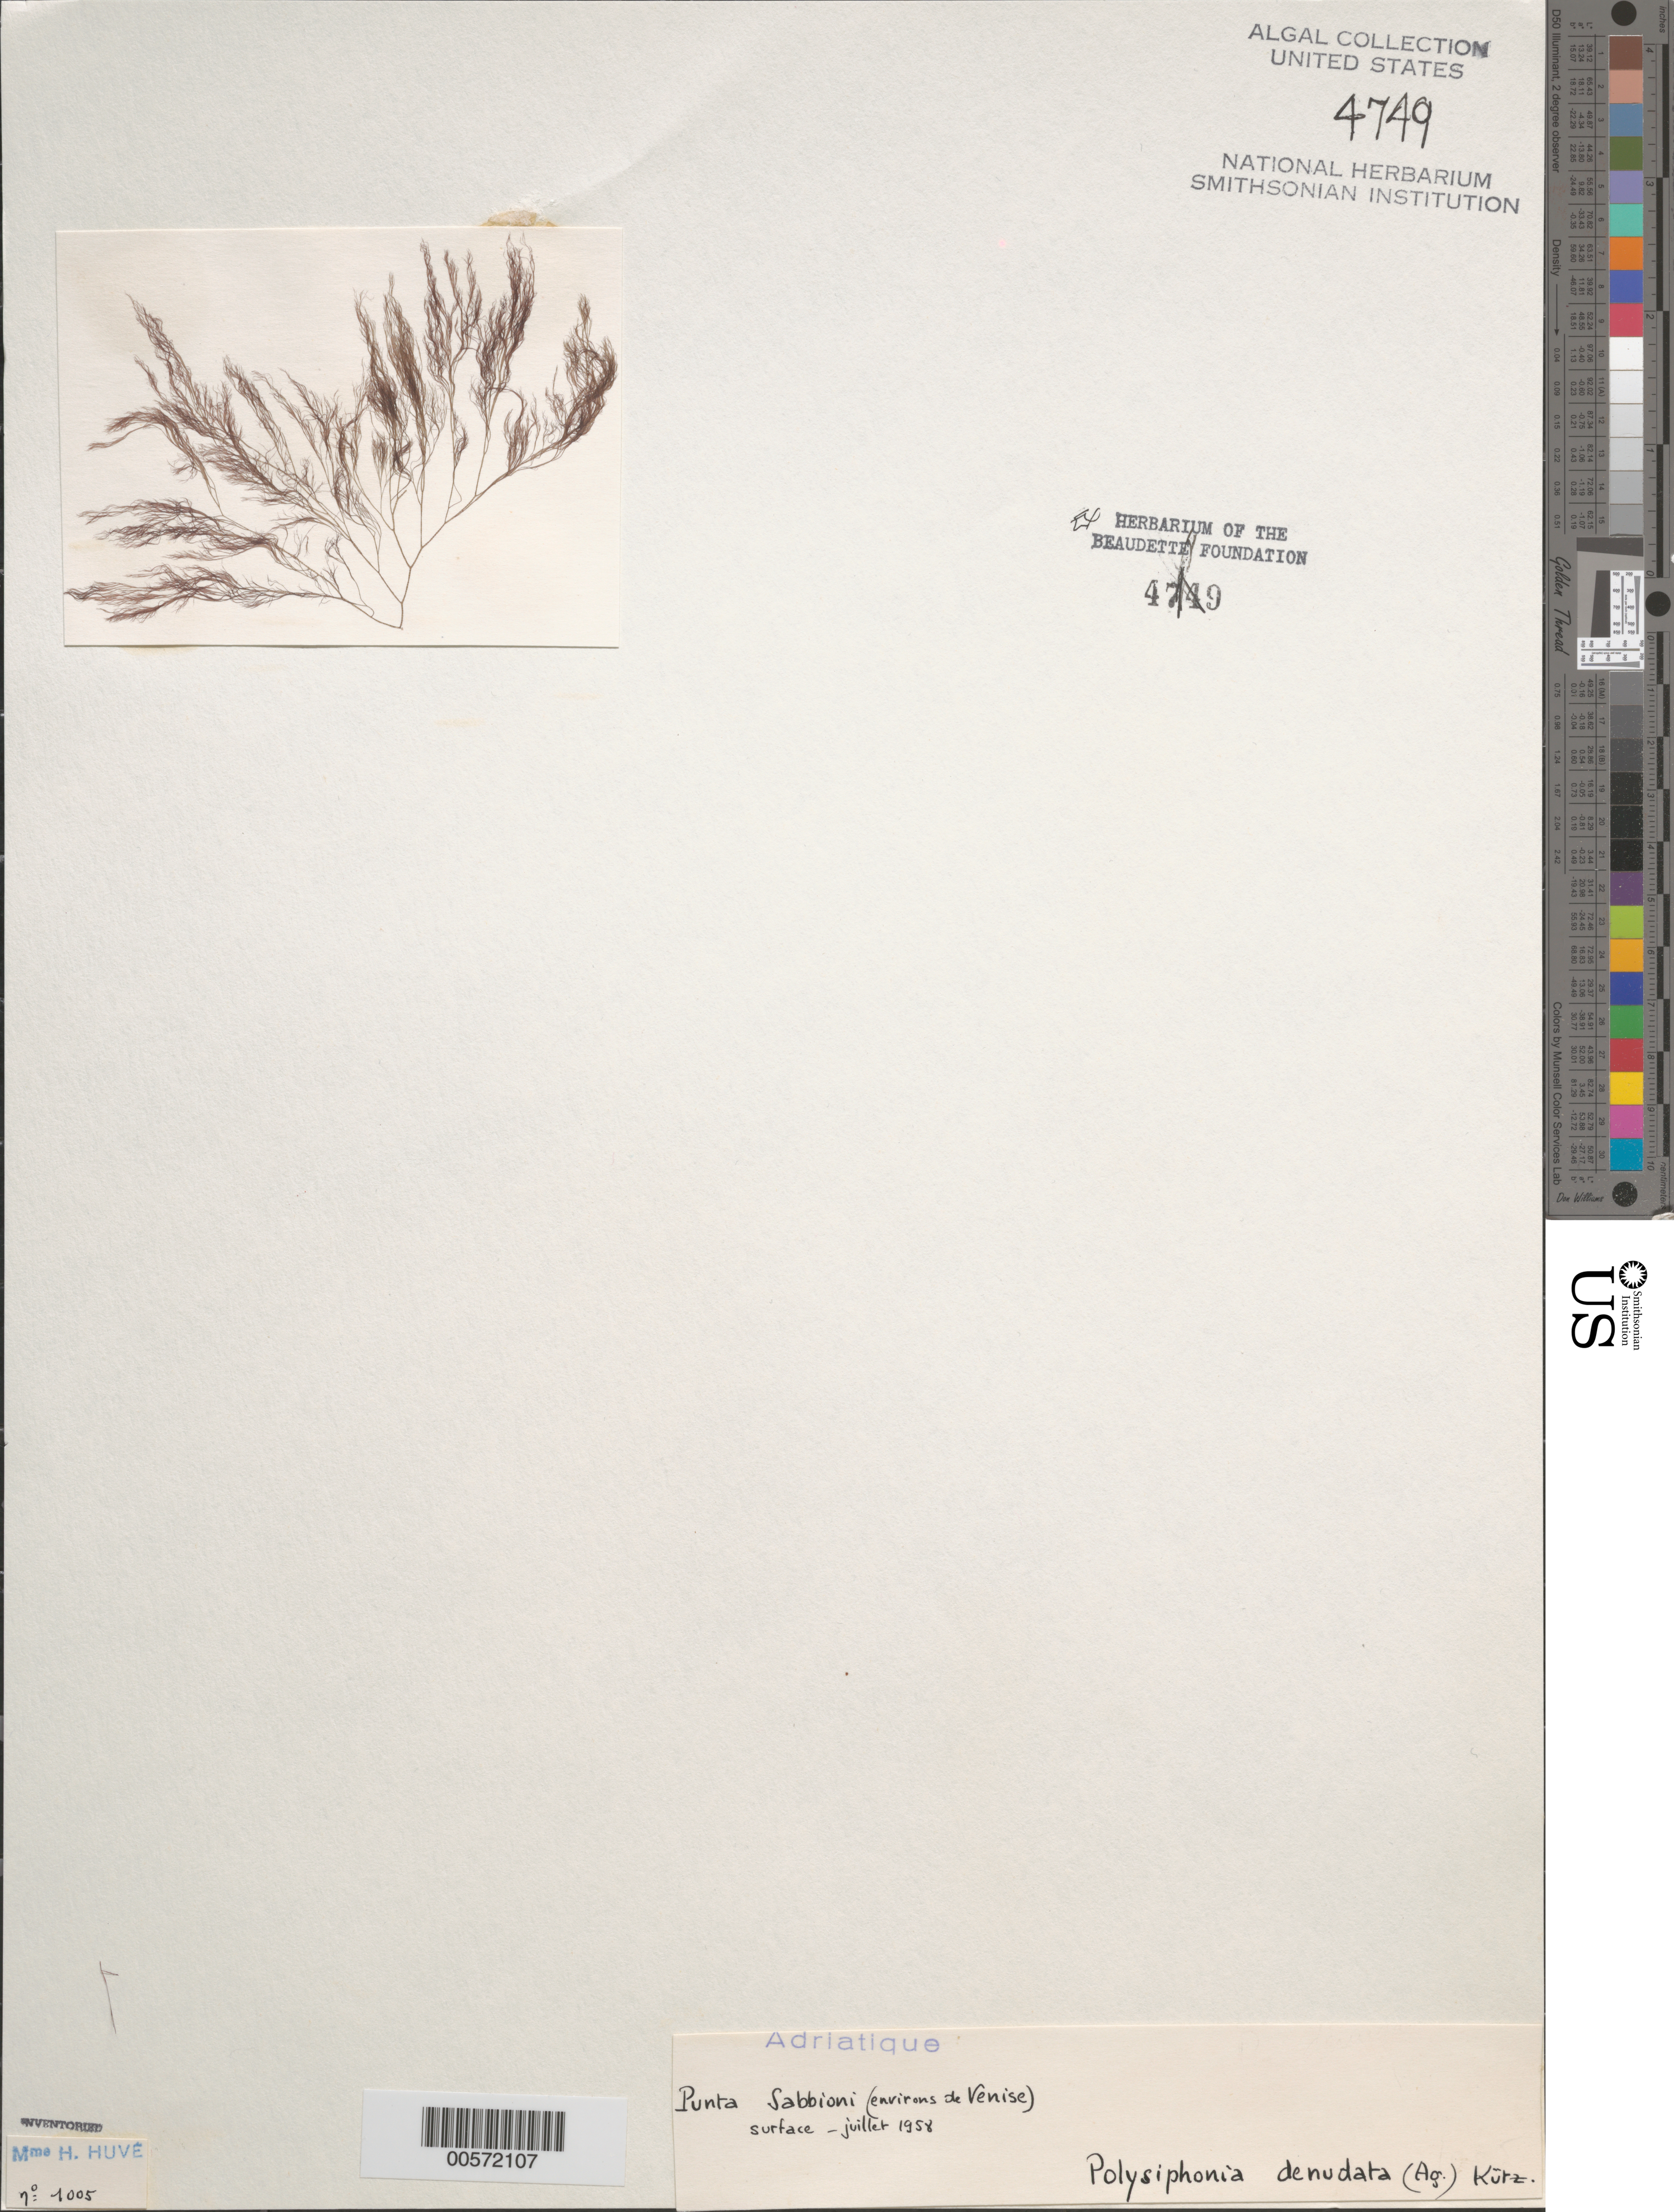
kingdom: Plantae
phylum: Rhodophyta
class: Florideophyceae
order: Ceramiales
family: Rhodomelaceae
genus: Carradoriella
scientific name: Carradoriella denudata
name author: (Dillwyn) Savoie & G.W. Saunders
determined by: Algae name updating Project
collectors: H. Huvé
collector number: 1005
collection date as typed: Jul 1958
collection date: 1958-07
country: Italy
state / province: Veneto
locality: Punta sabbioni, near venice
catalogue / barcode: US 4749